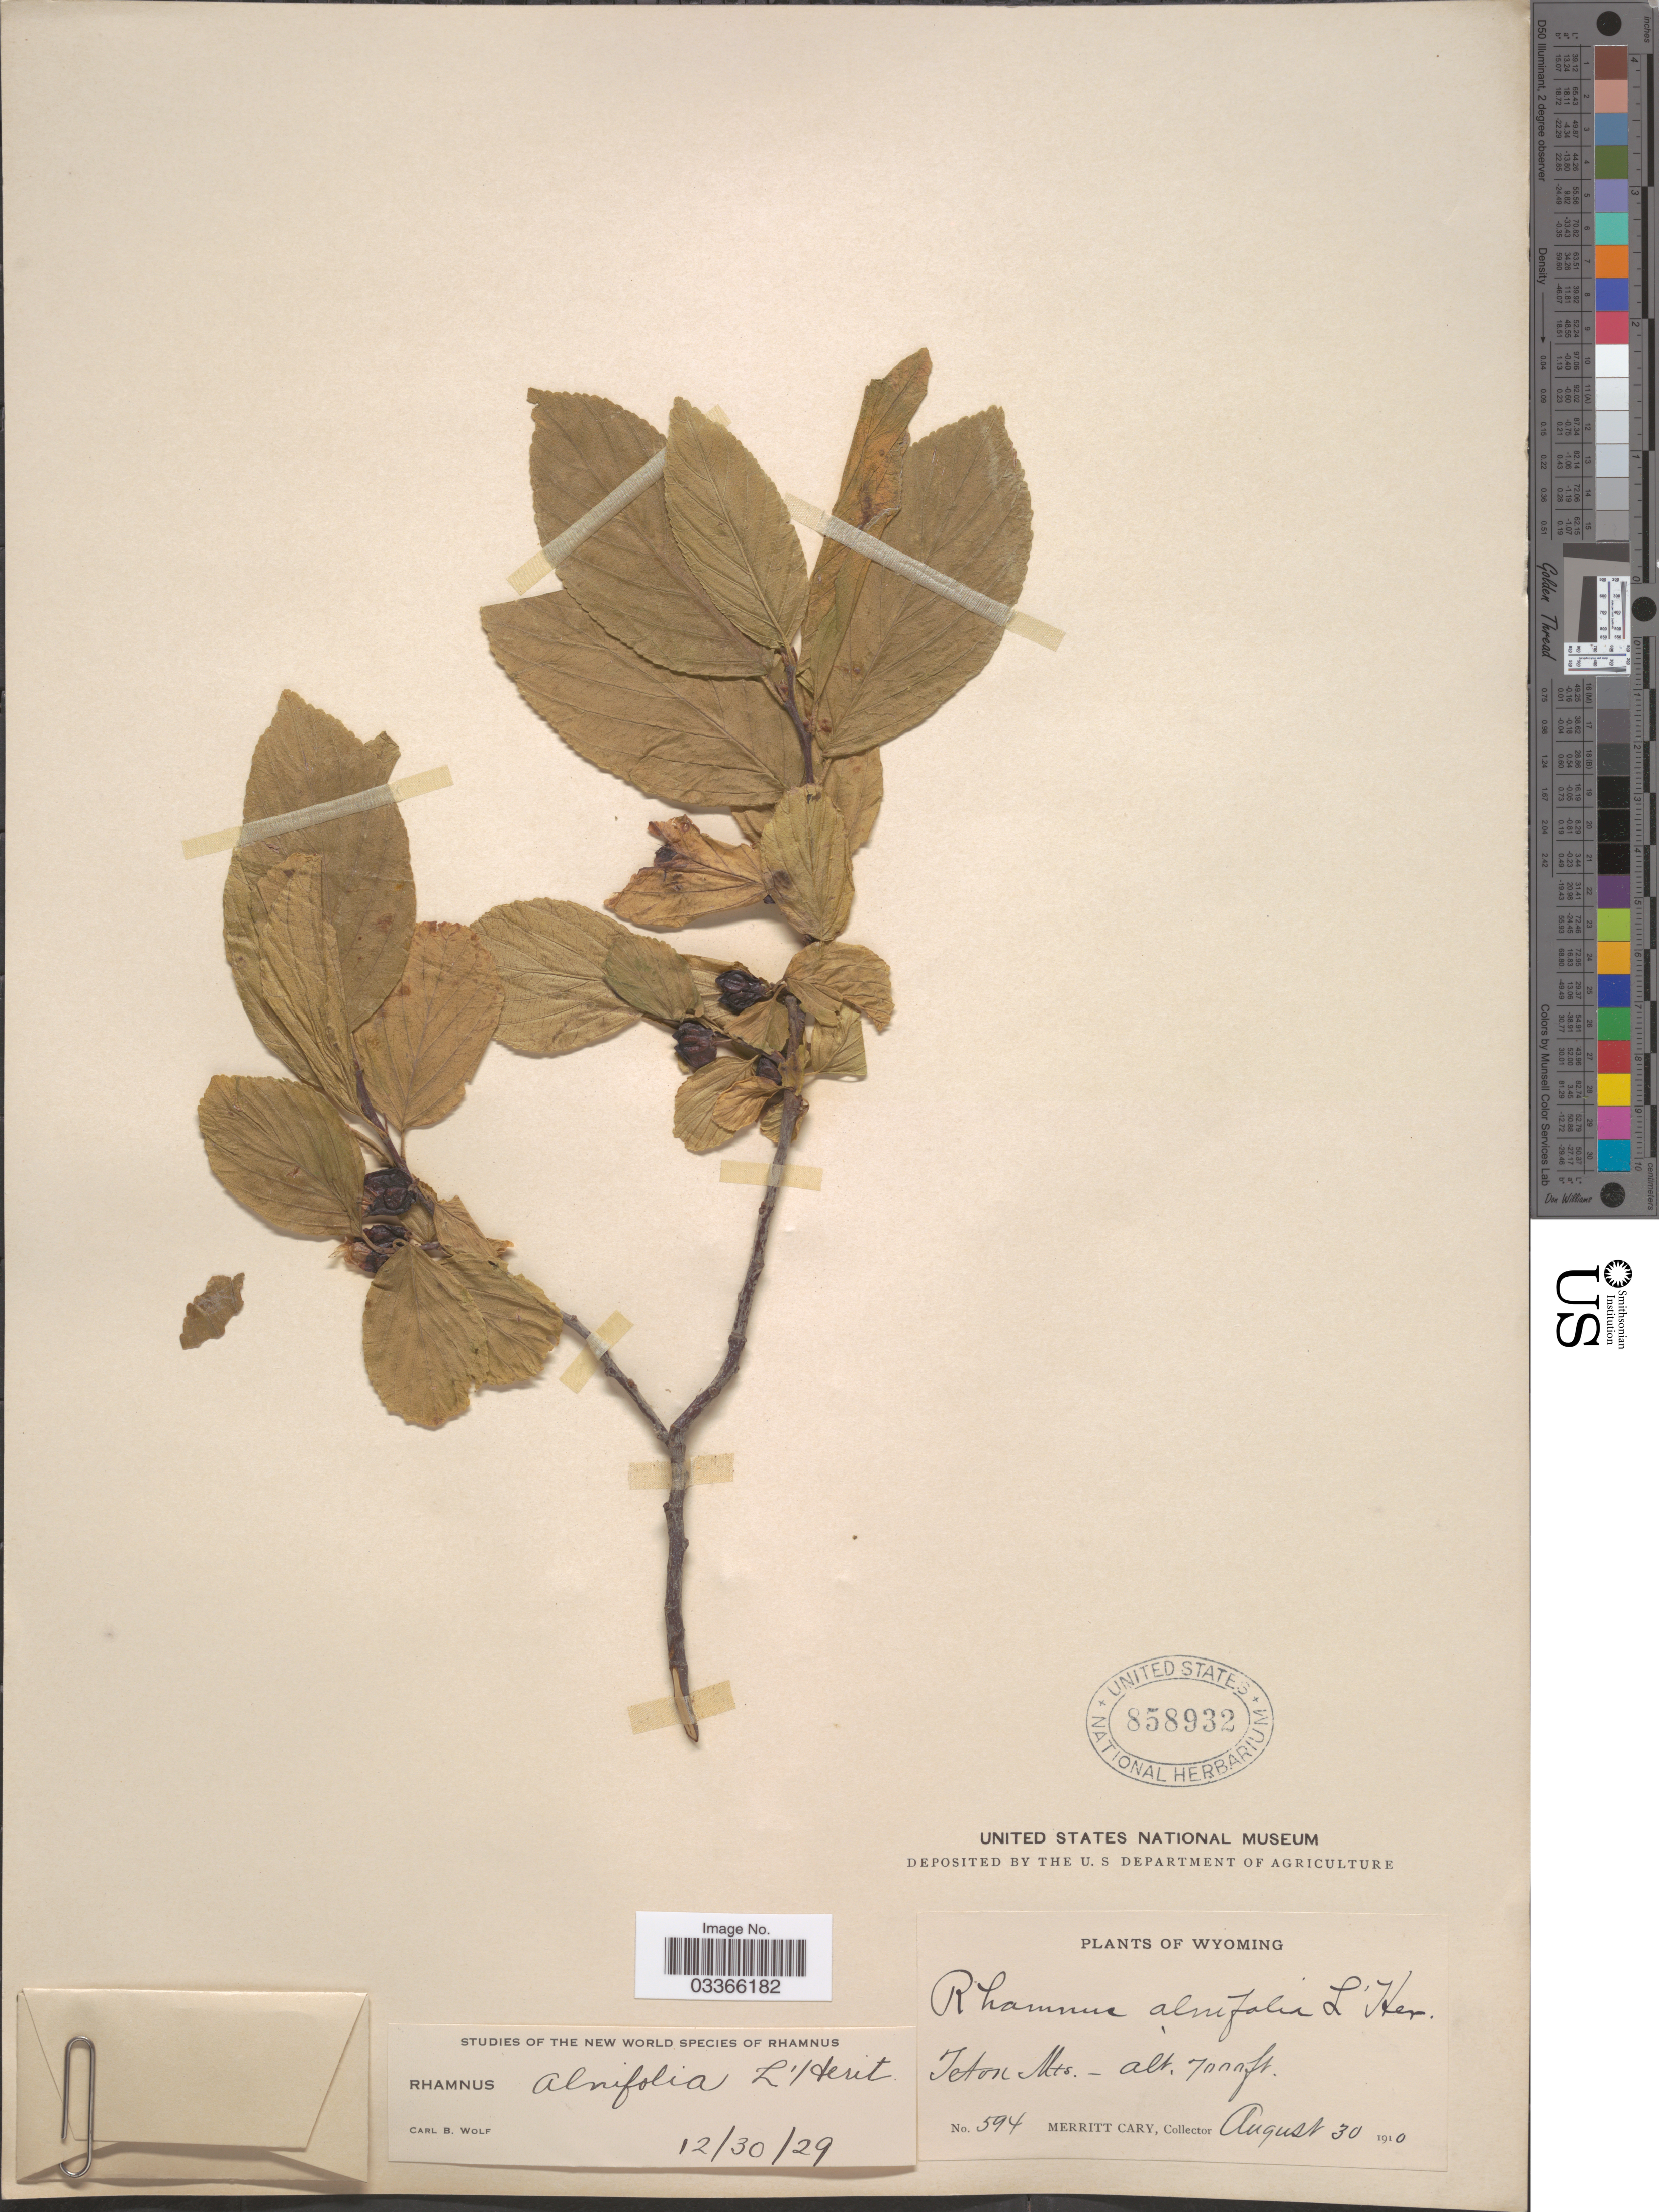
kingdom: Plantae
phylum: Tracheophyta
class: Magnoliopsida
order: Rosales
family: Rhamnaceae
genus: Rhamnus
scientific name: Rhamnus alnifolia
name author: L'Hér.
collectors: M. Cary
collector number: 594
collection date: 1910-08-30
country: United States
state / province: Wyoming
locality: Teton Mts.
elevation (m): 2134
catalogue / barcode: US 858932